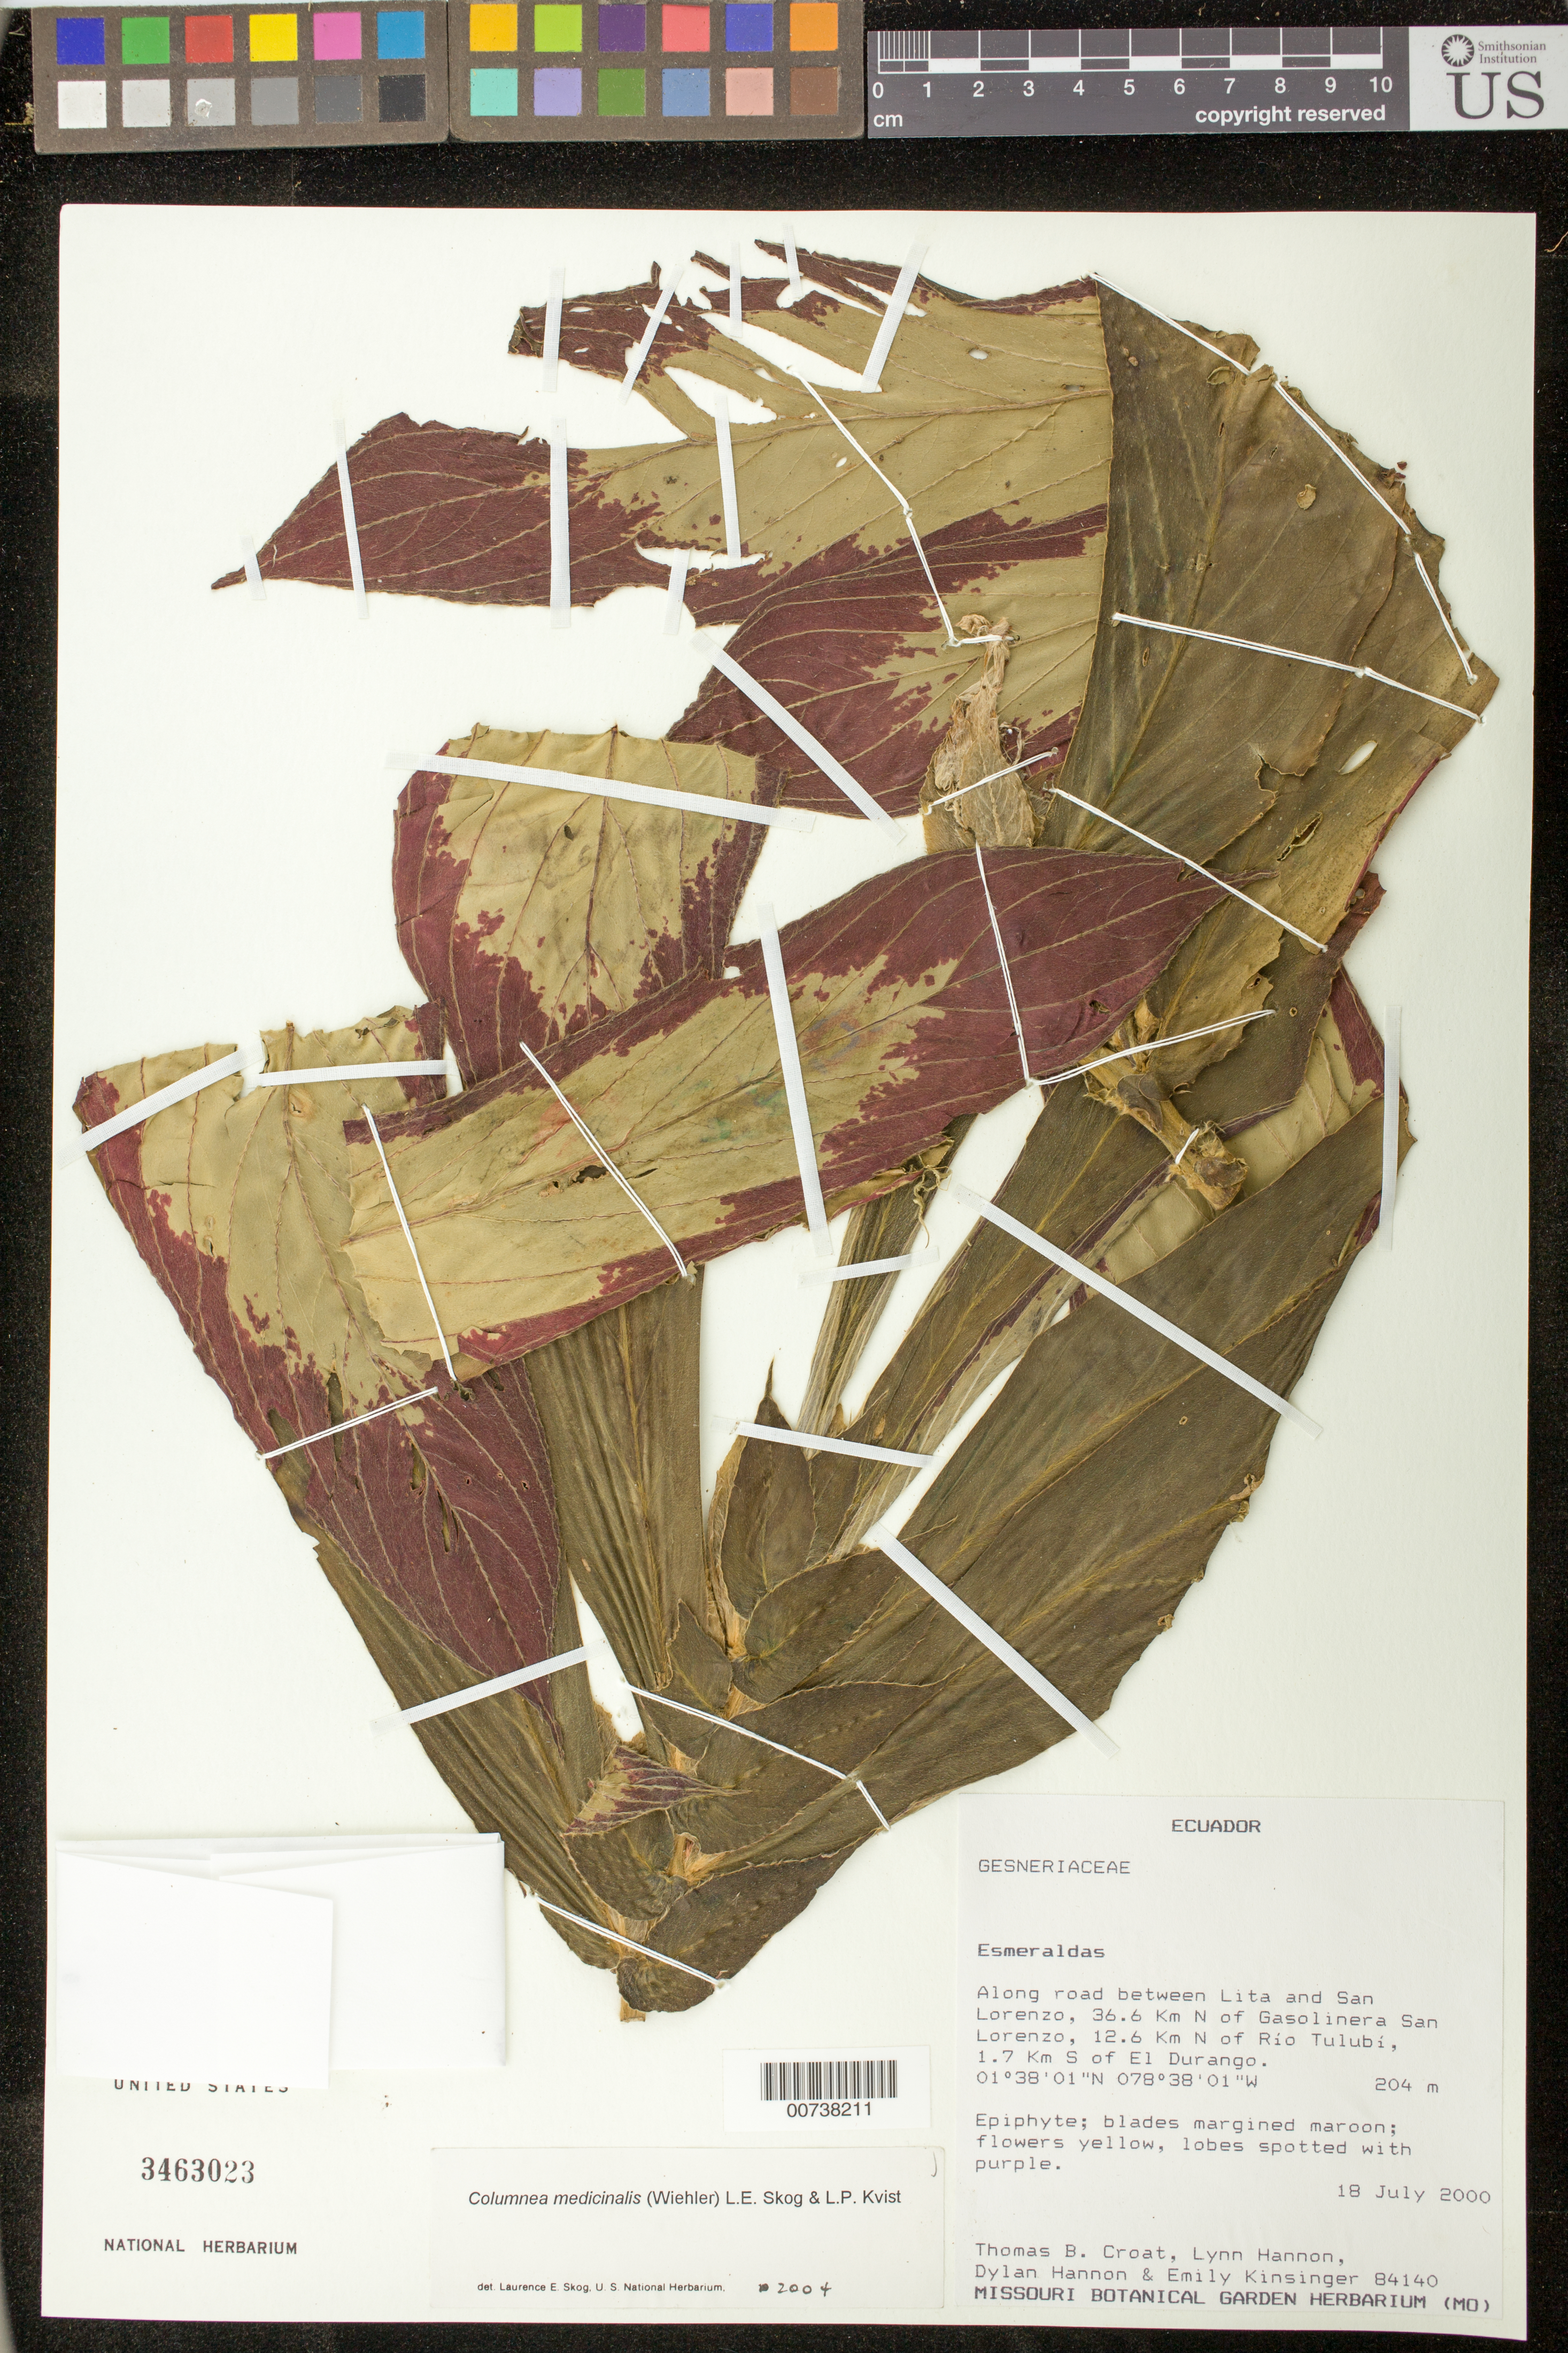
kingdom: Plantae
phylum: Tracheophyta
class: Magnoliopsida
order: Lamiales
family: Gesneriaceae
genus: Columnea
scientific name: Columnea medicinalis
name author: (Wiehler) L.E. Skog & L.P. Kvist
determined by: Skog, Laurence E.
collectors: T. B. Croat, L. Hannon, D. Hannon & E. Kinsinger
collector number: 84140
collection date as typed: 18 Jul 2000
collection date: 2000-07-18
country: Ecuador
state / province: Esmeraldas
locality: Along road between Lita and San Lorenzo, 36.6 km N of Gasolinera San Lorenzo, 12.6 km N of Río Tulubi, 1.7 km S of El Durango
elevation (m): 204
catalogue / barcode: US 3463023